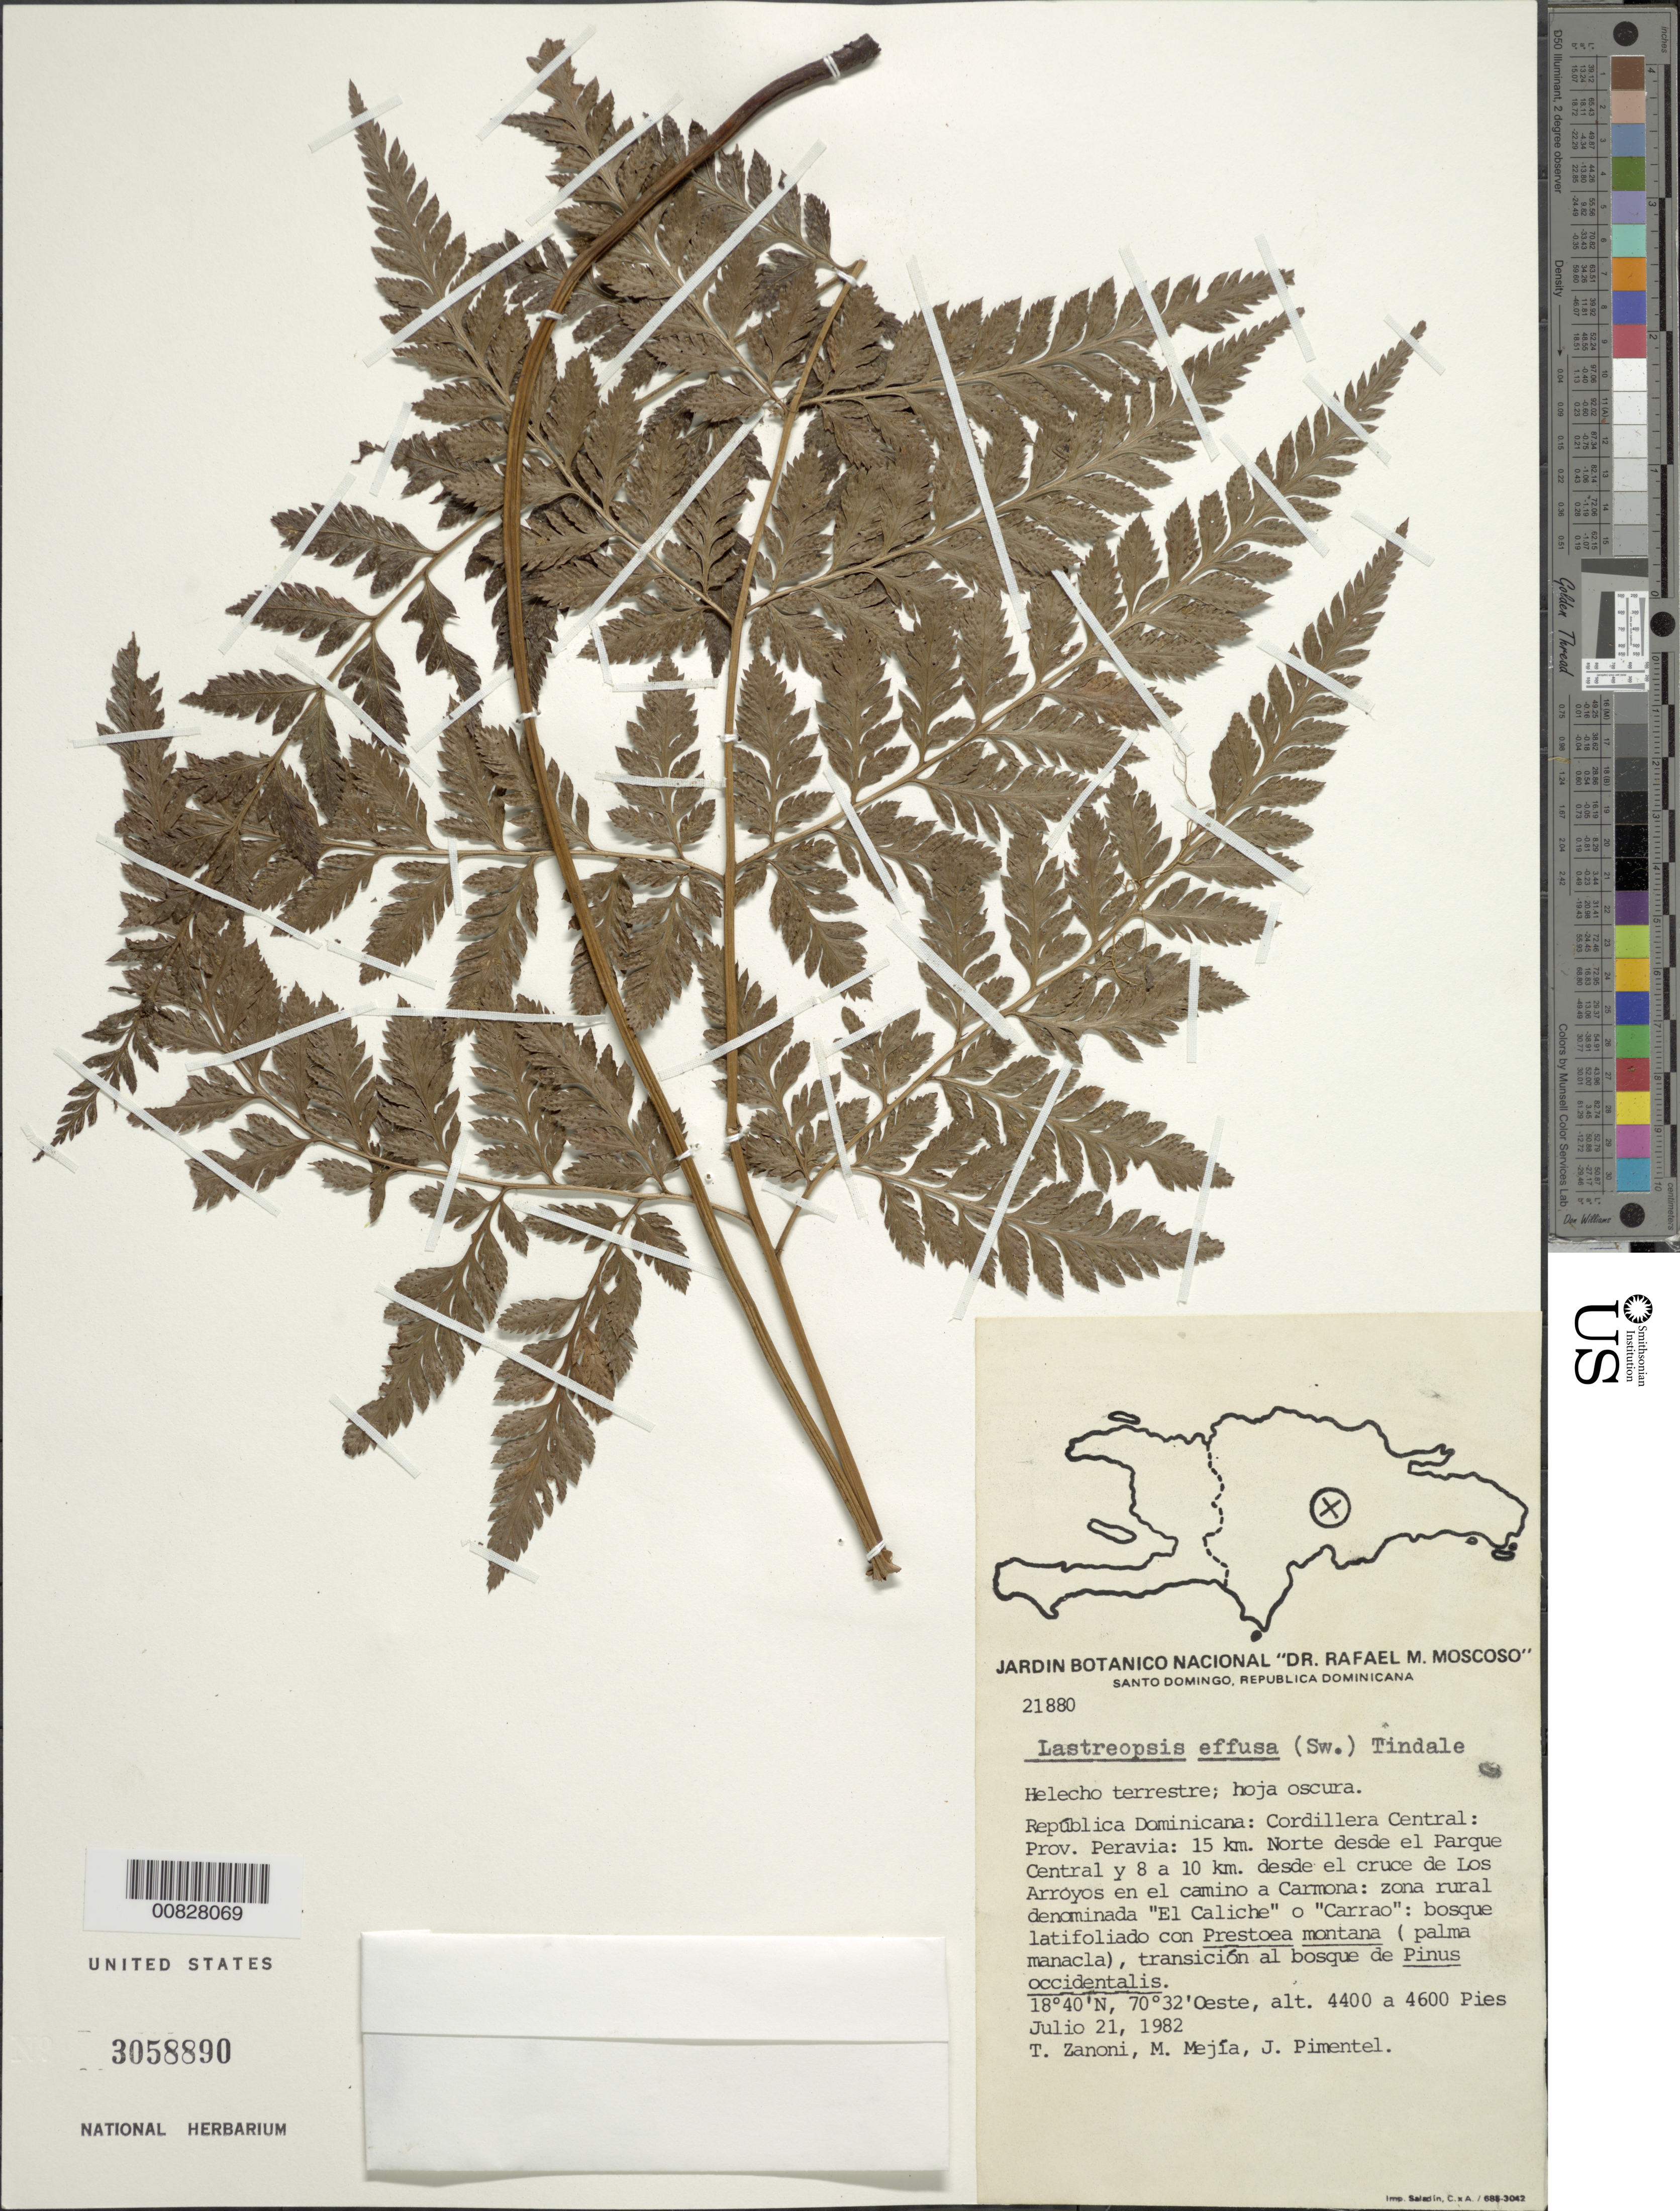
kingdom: Plantae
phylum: Tracheophyta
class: Polypodiopsida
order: Polypodiales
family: Dryopteridaceae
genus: Parapolystichum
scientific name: Parapolystichum effusum var. effusum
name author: (Sw.) Ching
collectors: T. A. Zanoni, M. Mejia & J. Pimentel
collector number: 21880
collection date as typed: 21 Jul 1982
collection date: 1982-07-21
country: Dominican Republic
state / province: Peravia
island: Hispaniola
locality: Cordillera Central, 15 km N of Parque Central, 8-10 km from Los Arroyos, on road to Carmona, areas called "El Caliche", "Carrao"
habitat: Bosque latifoliado con Prestoea montana (palma manacla), transicion al bosque de Pinus occidentalis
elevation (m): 1341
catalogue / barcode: US 3058890